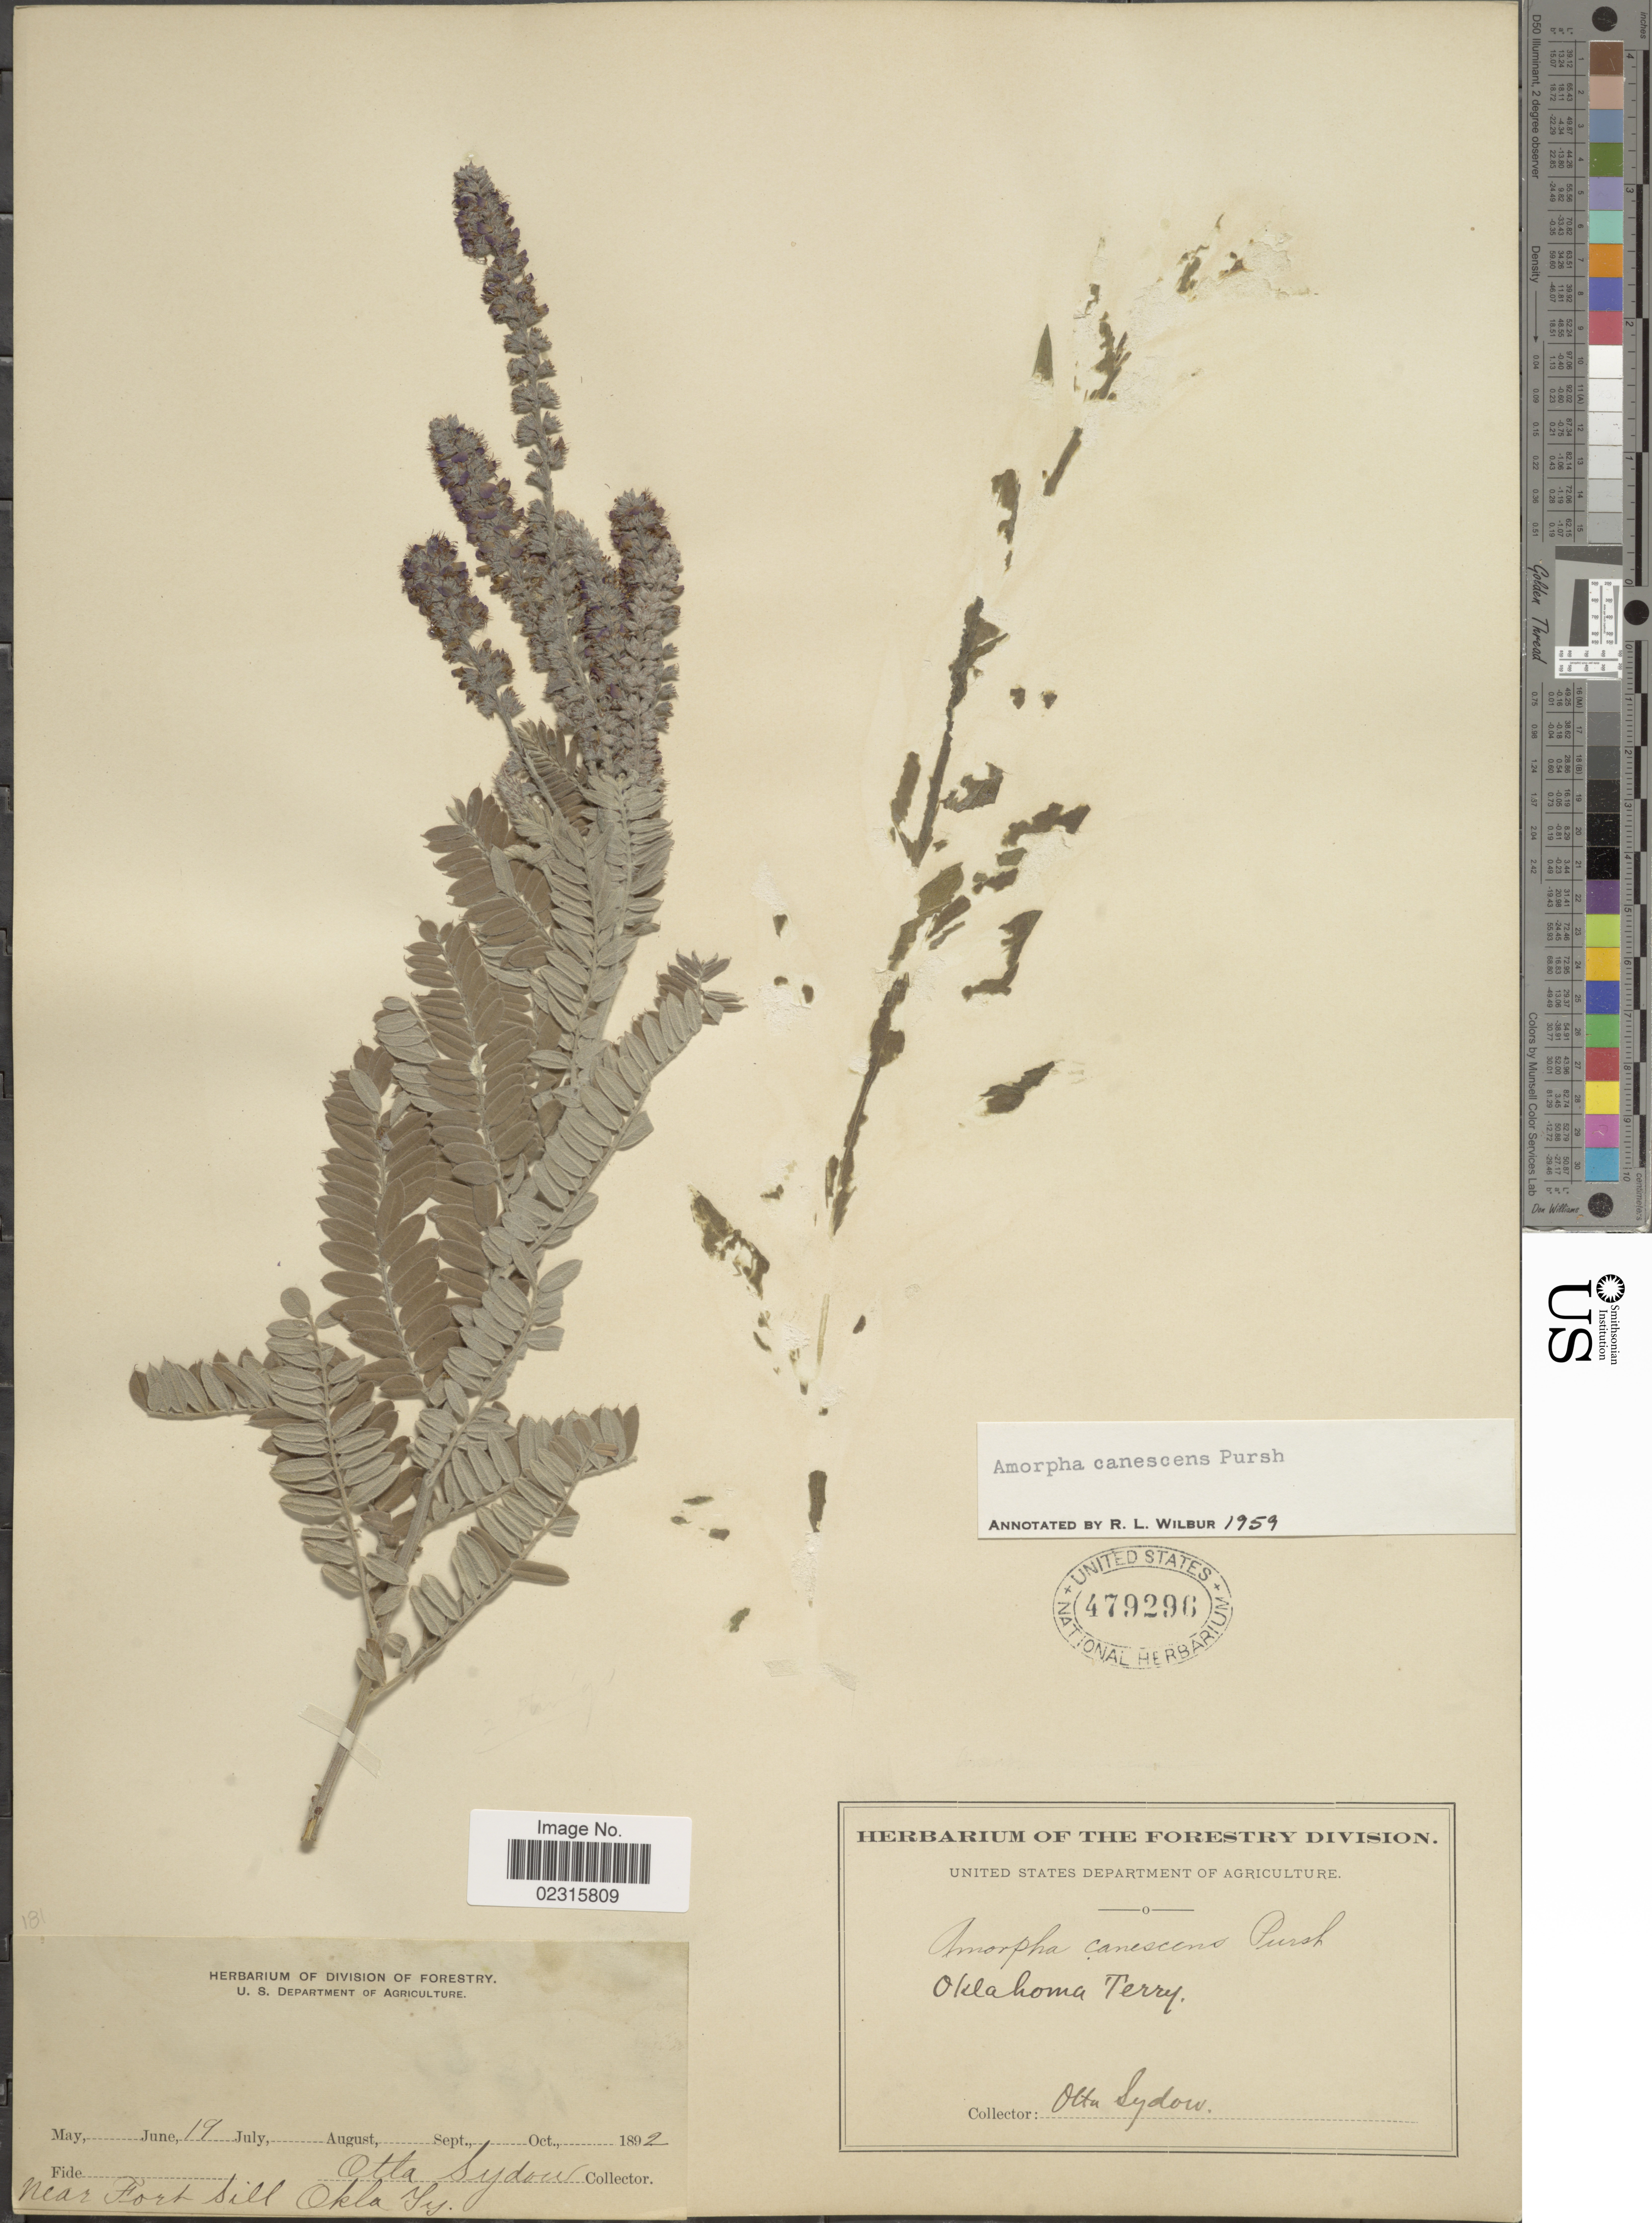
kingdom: Plantae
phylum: Tracheophyta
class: Magnoliopsida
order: Fabales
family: Fabaceae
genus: Amorpha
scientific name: Amorpha canescens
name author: Pursh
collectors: O. Sydow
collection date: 1892-07-19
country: United States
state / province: Oklahoma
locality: Near Fort Sill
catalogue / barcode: US 479296